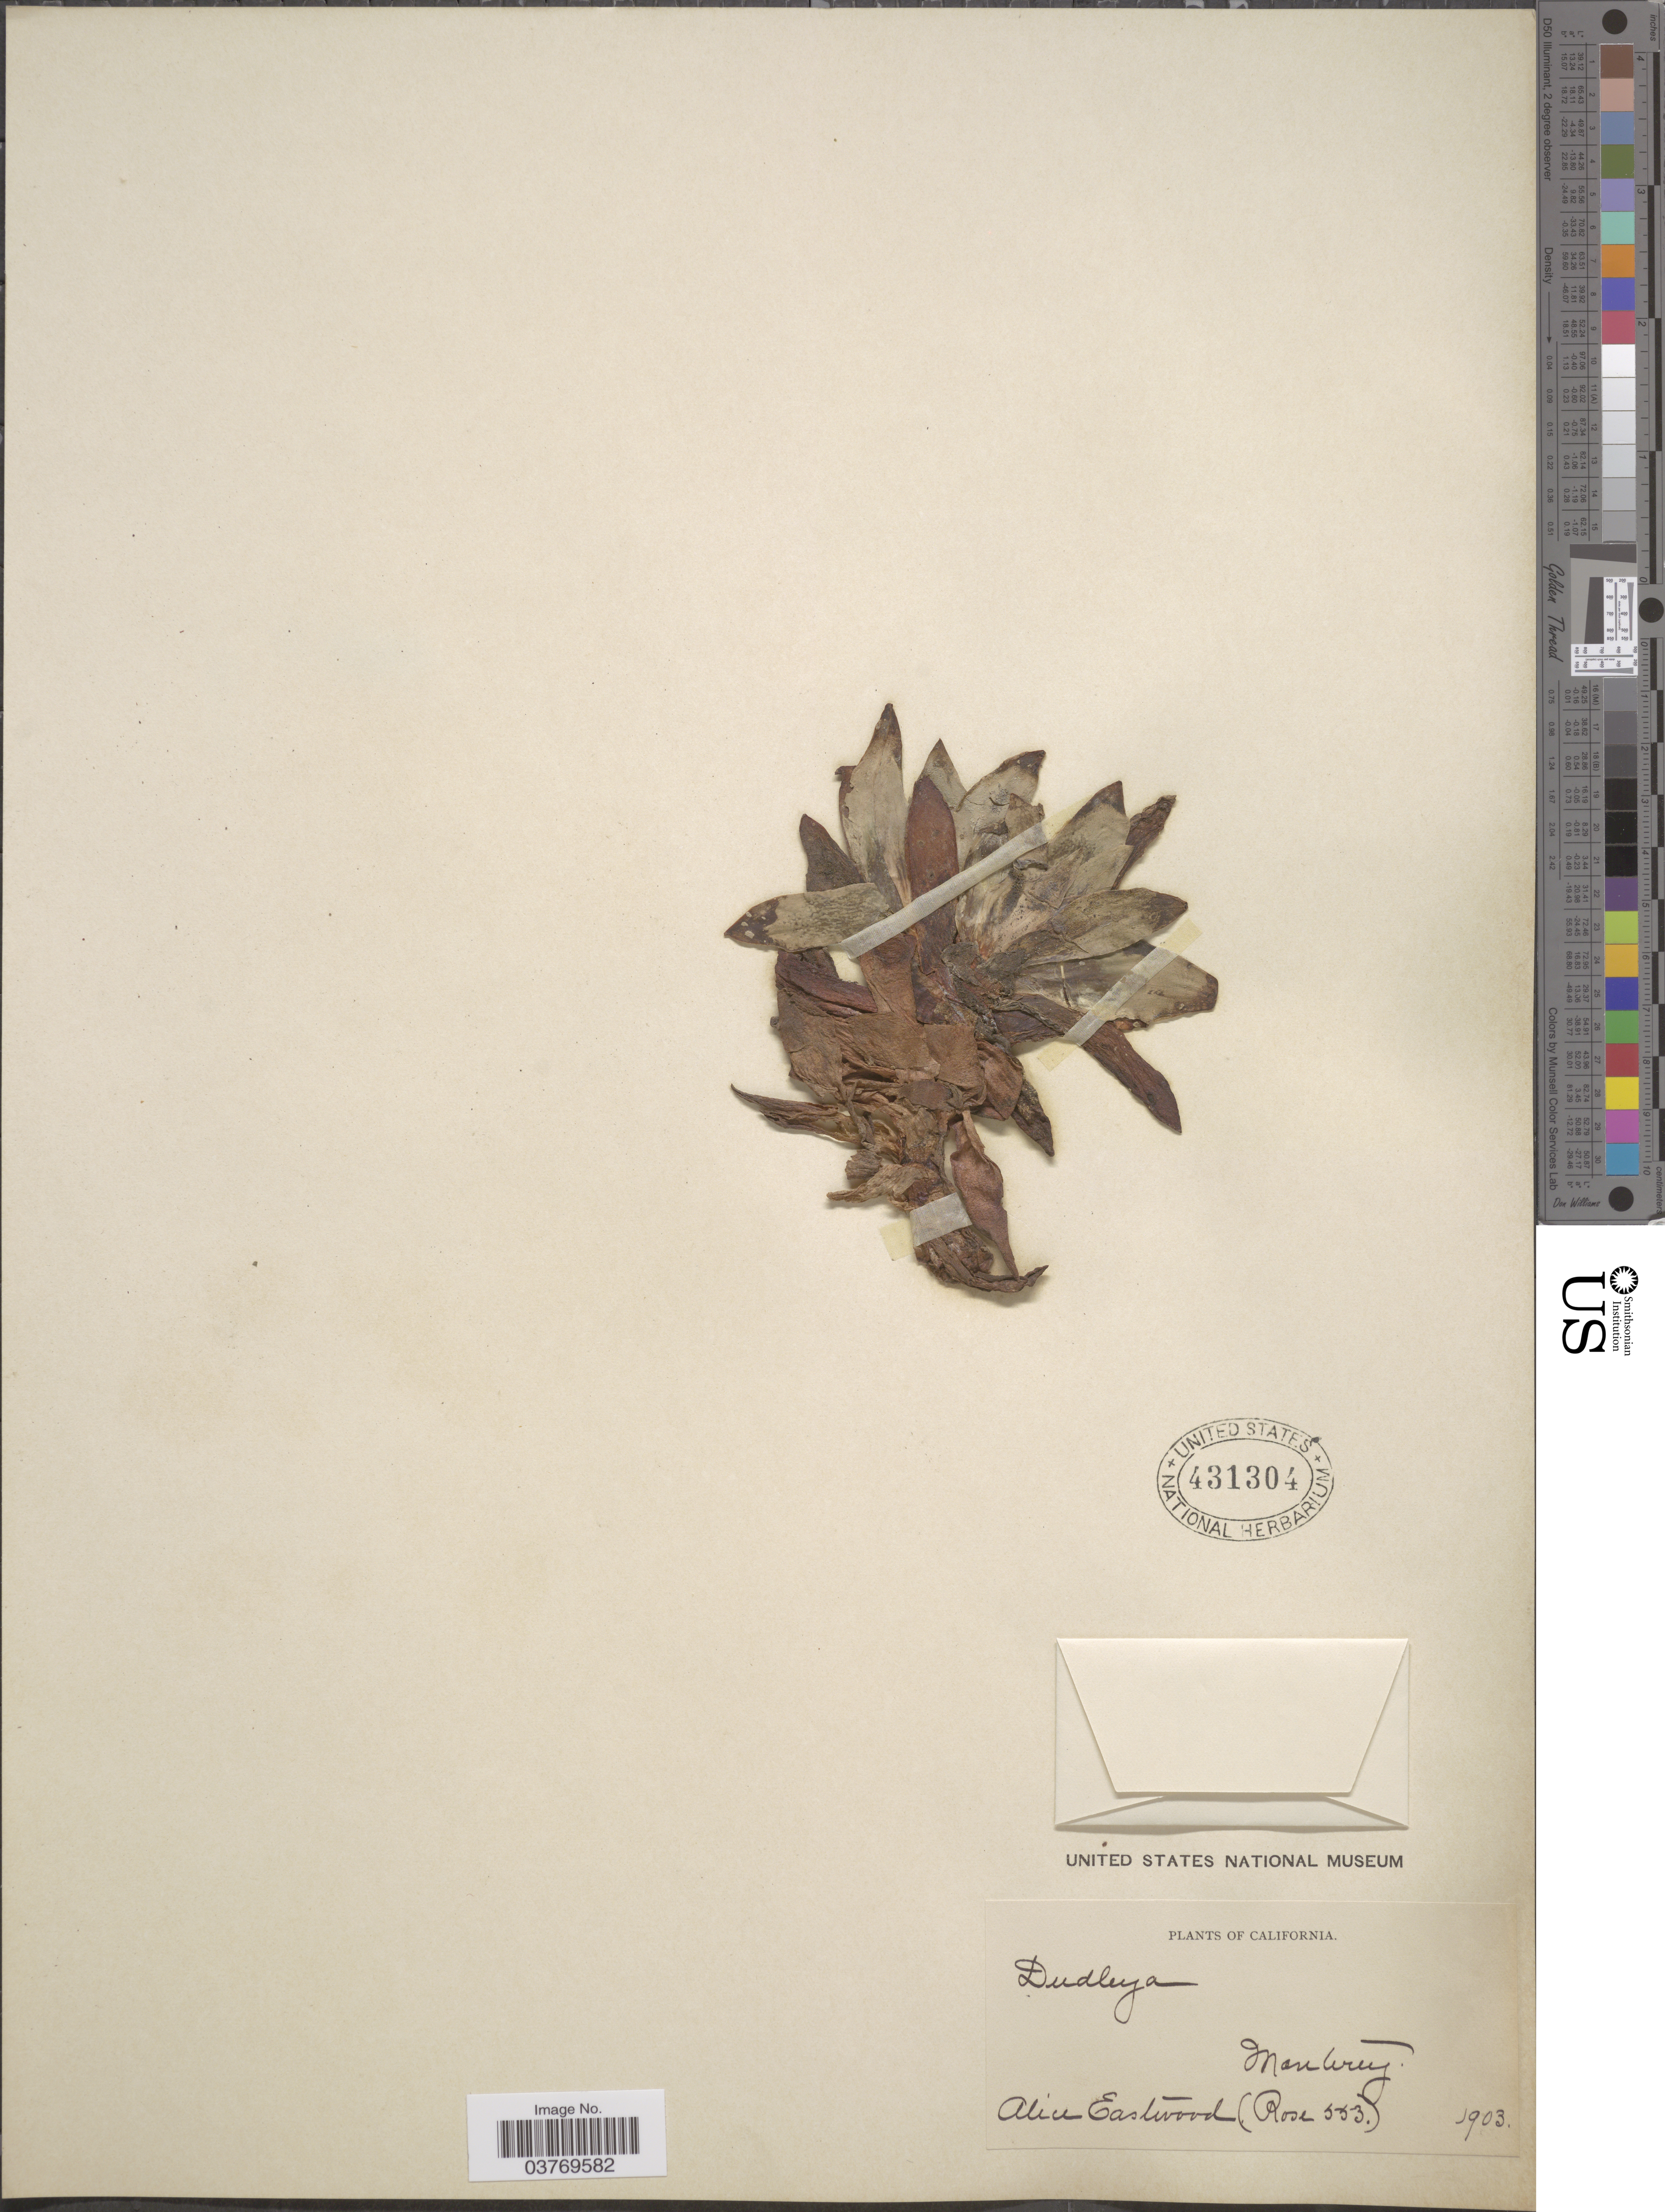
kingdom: Plantae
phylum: Tracheophyta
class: Magnoliopsida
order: Saxifragales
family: Crassulaceae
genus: Dudleya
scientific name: Dudleya caespitosa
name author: (Haw.) Britton & Rose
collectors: A. Eastwood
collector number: Rose553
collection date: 1903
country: United States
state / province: California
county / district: Monterey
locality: Monterey.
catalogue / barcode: US 431304